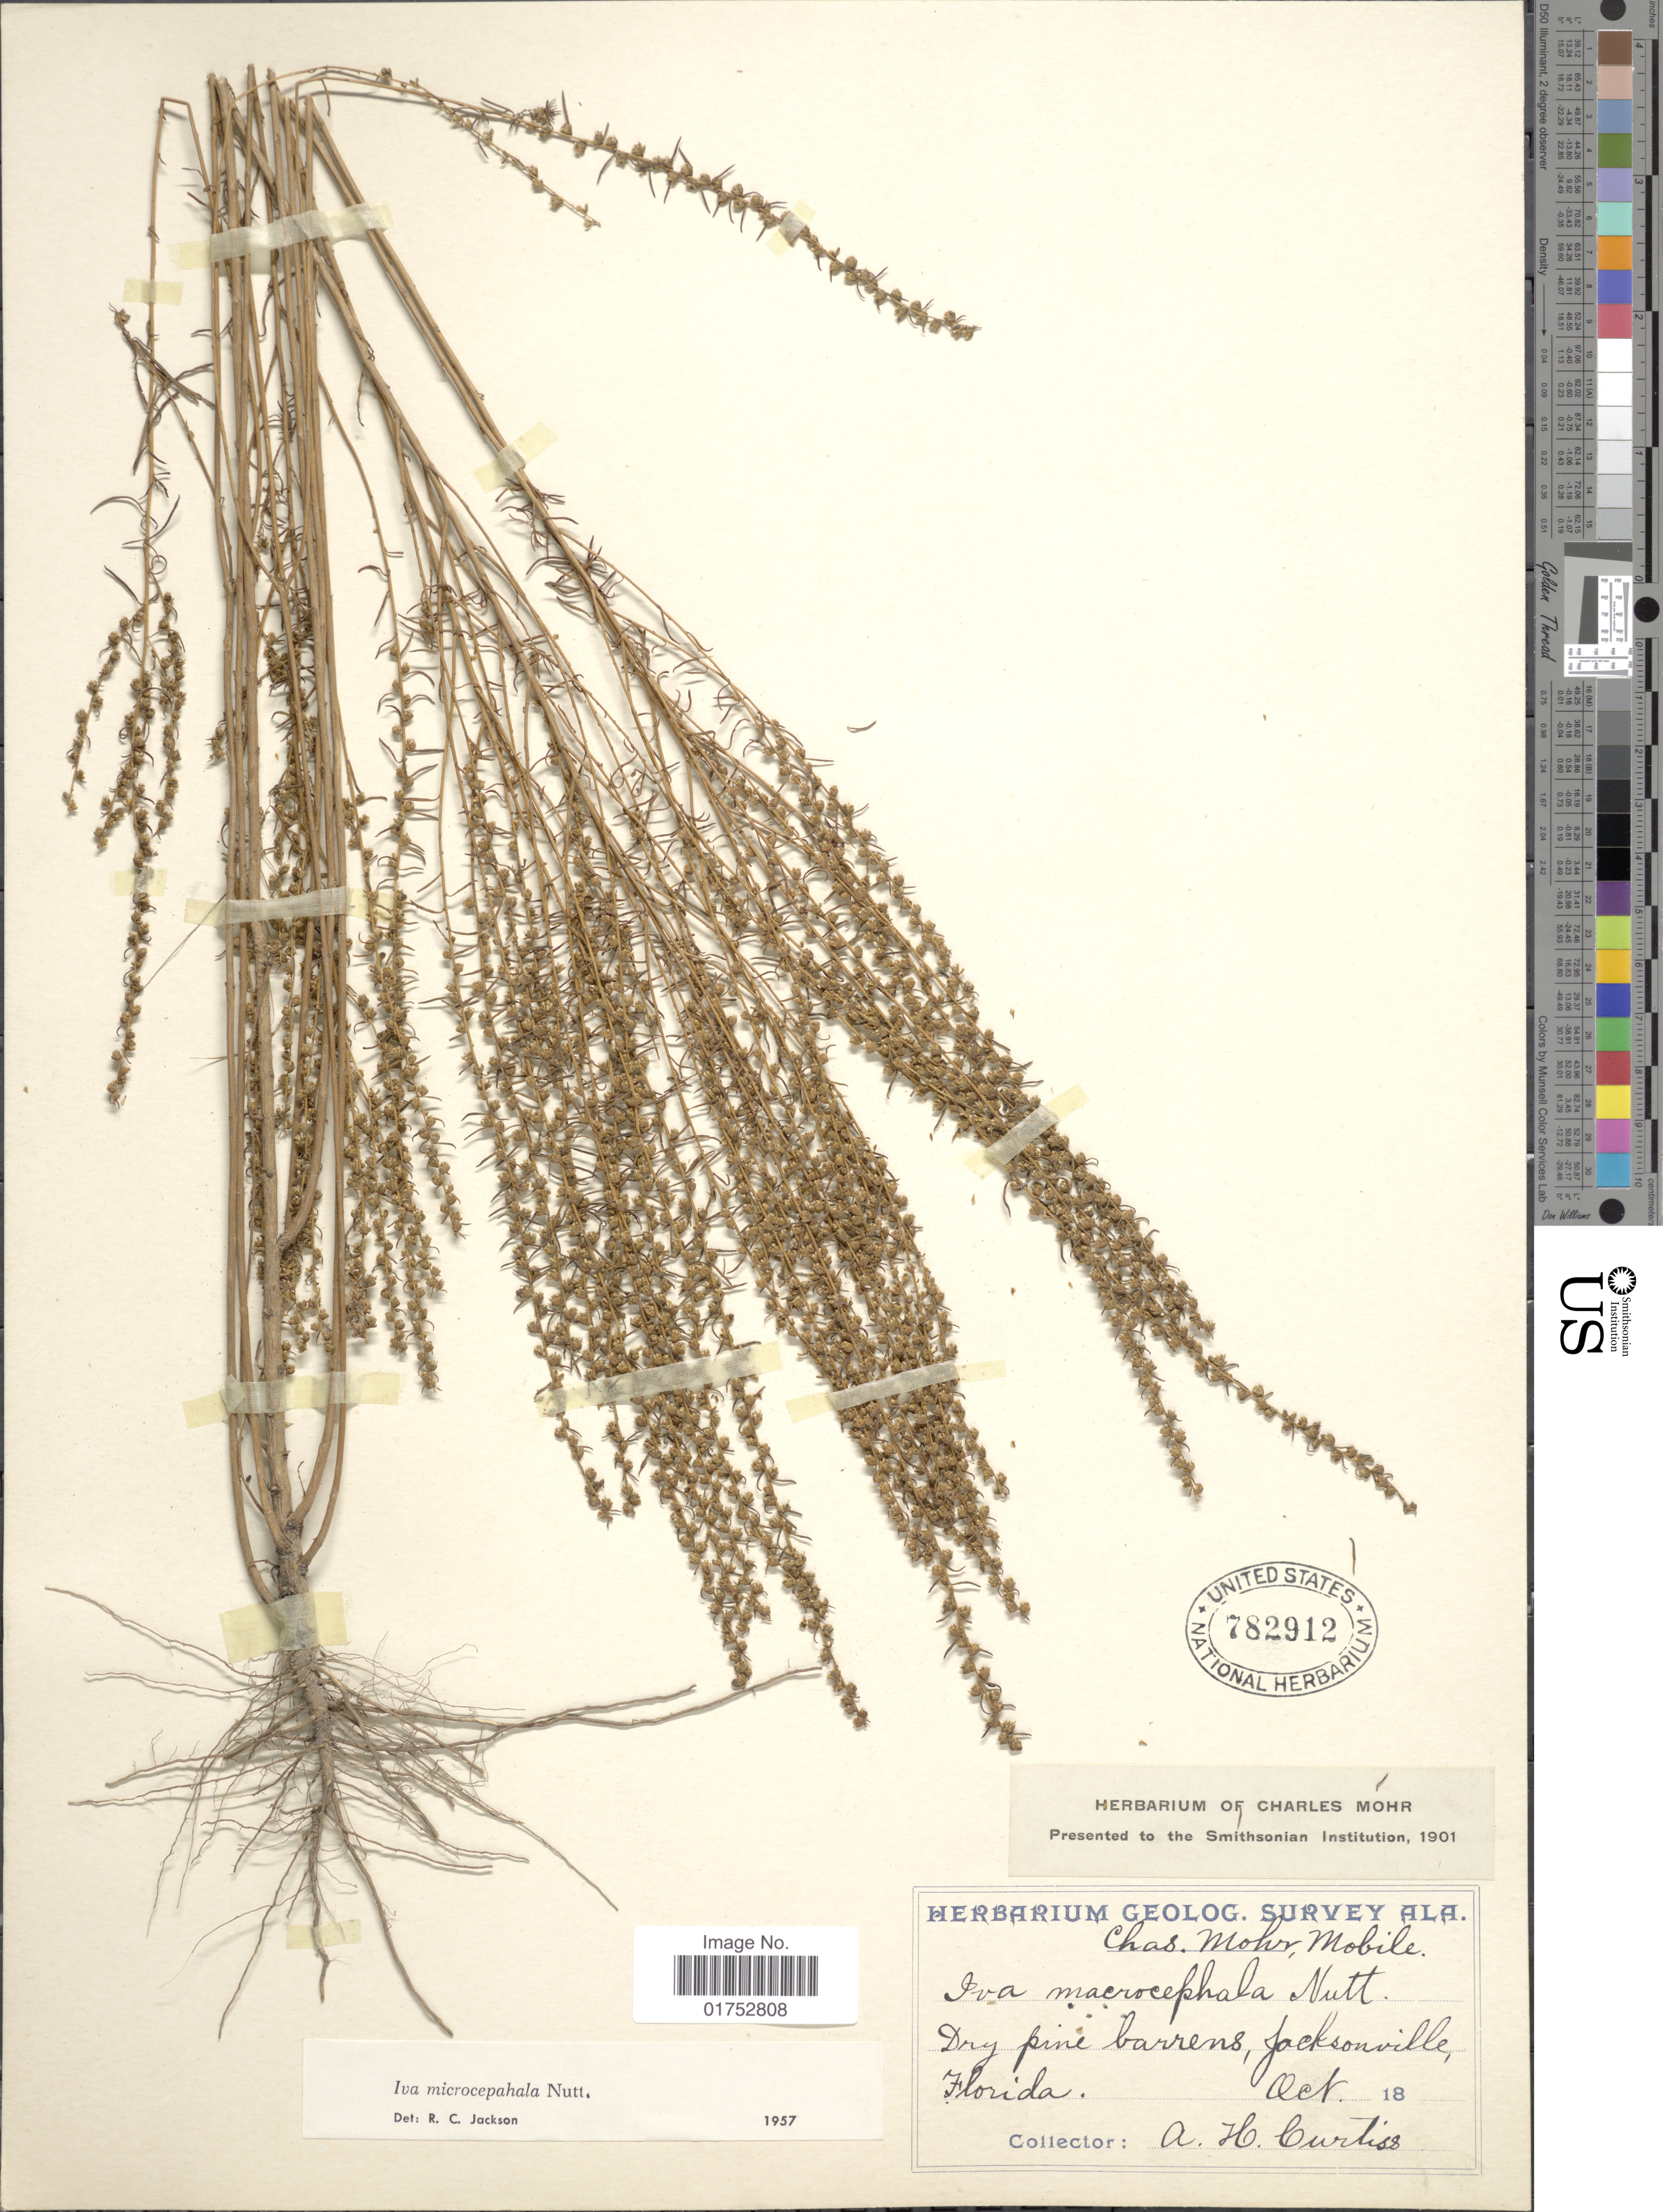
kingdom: Plantae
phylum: Tracheophyta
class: Magnoliopsida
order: Asterales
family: Asteraceae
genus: Iva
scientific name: Iva microcephala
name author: Nutt.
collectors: A. H. Curtiss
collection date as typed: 18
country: United States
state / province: Florida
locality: Jacksonville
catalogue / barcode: US 782912